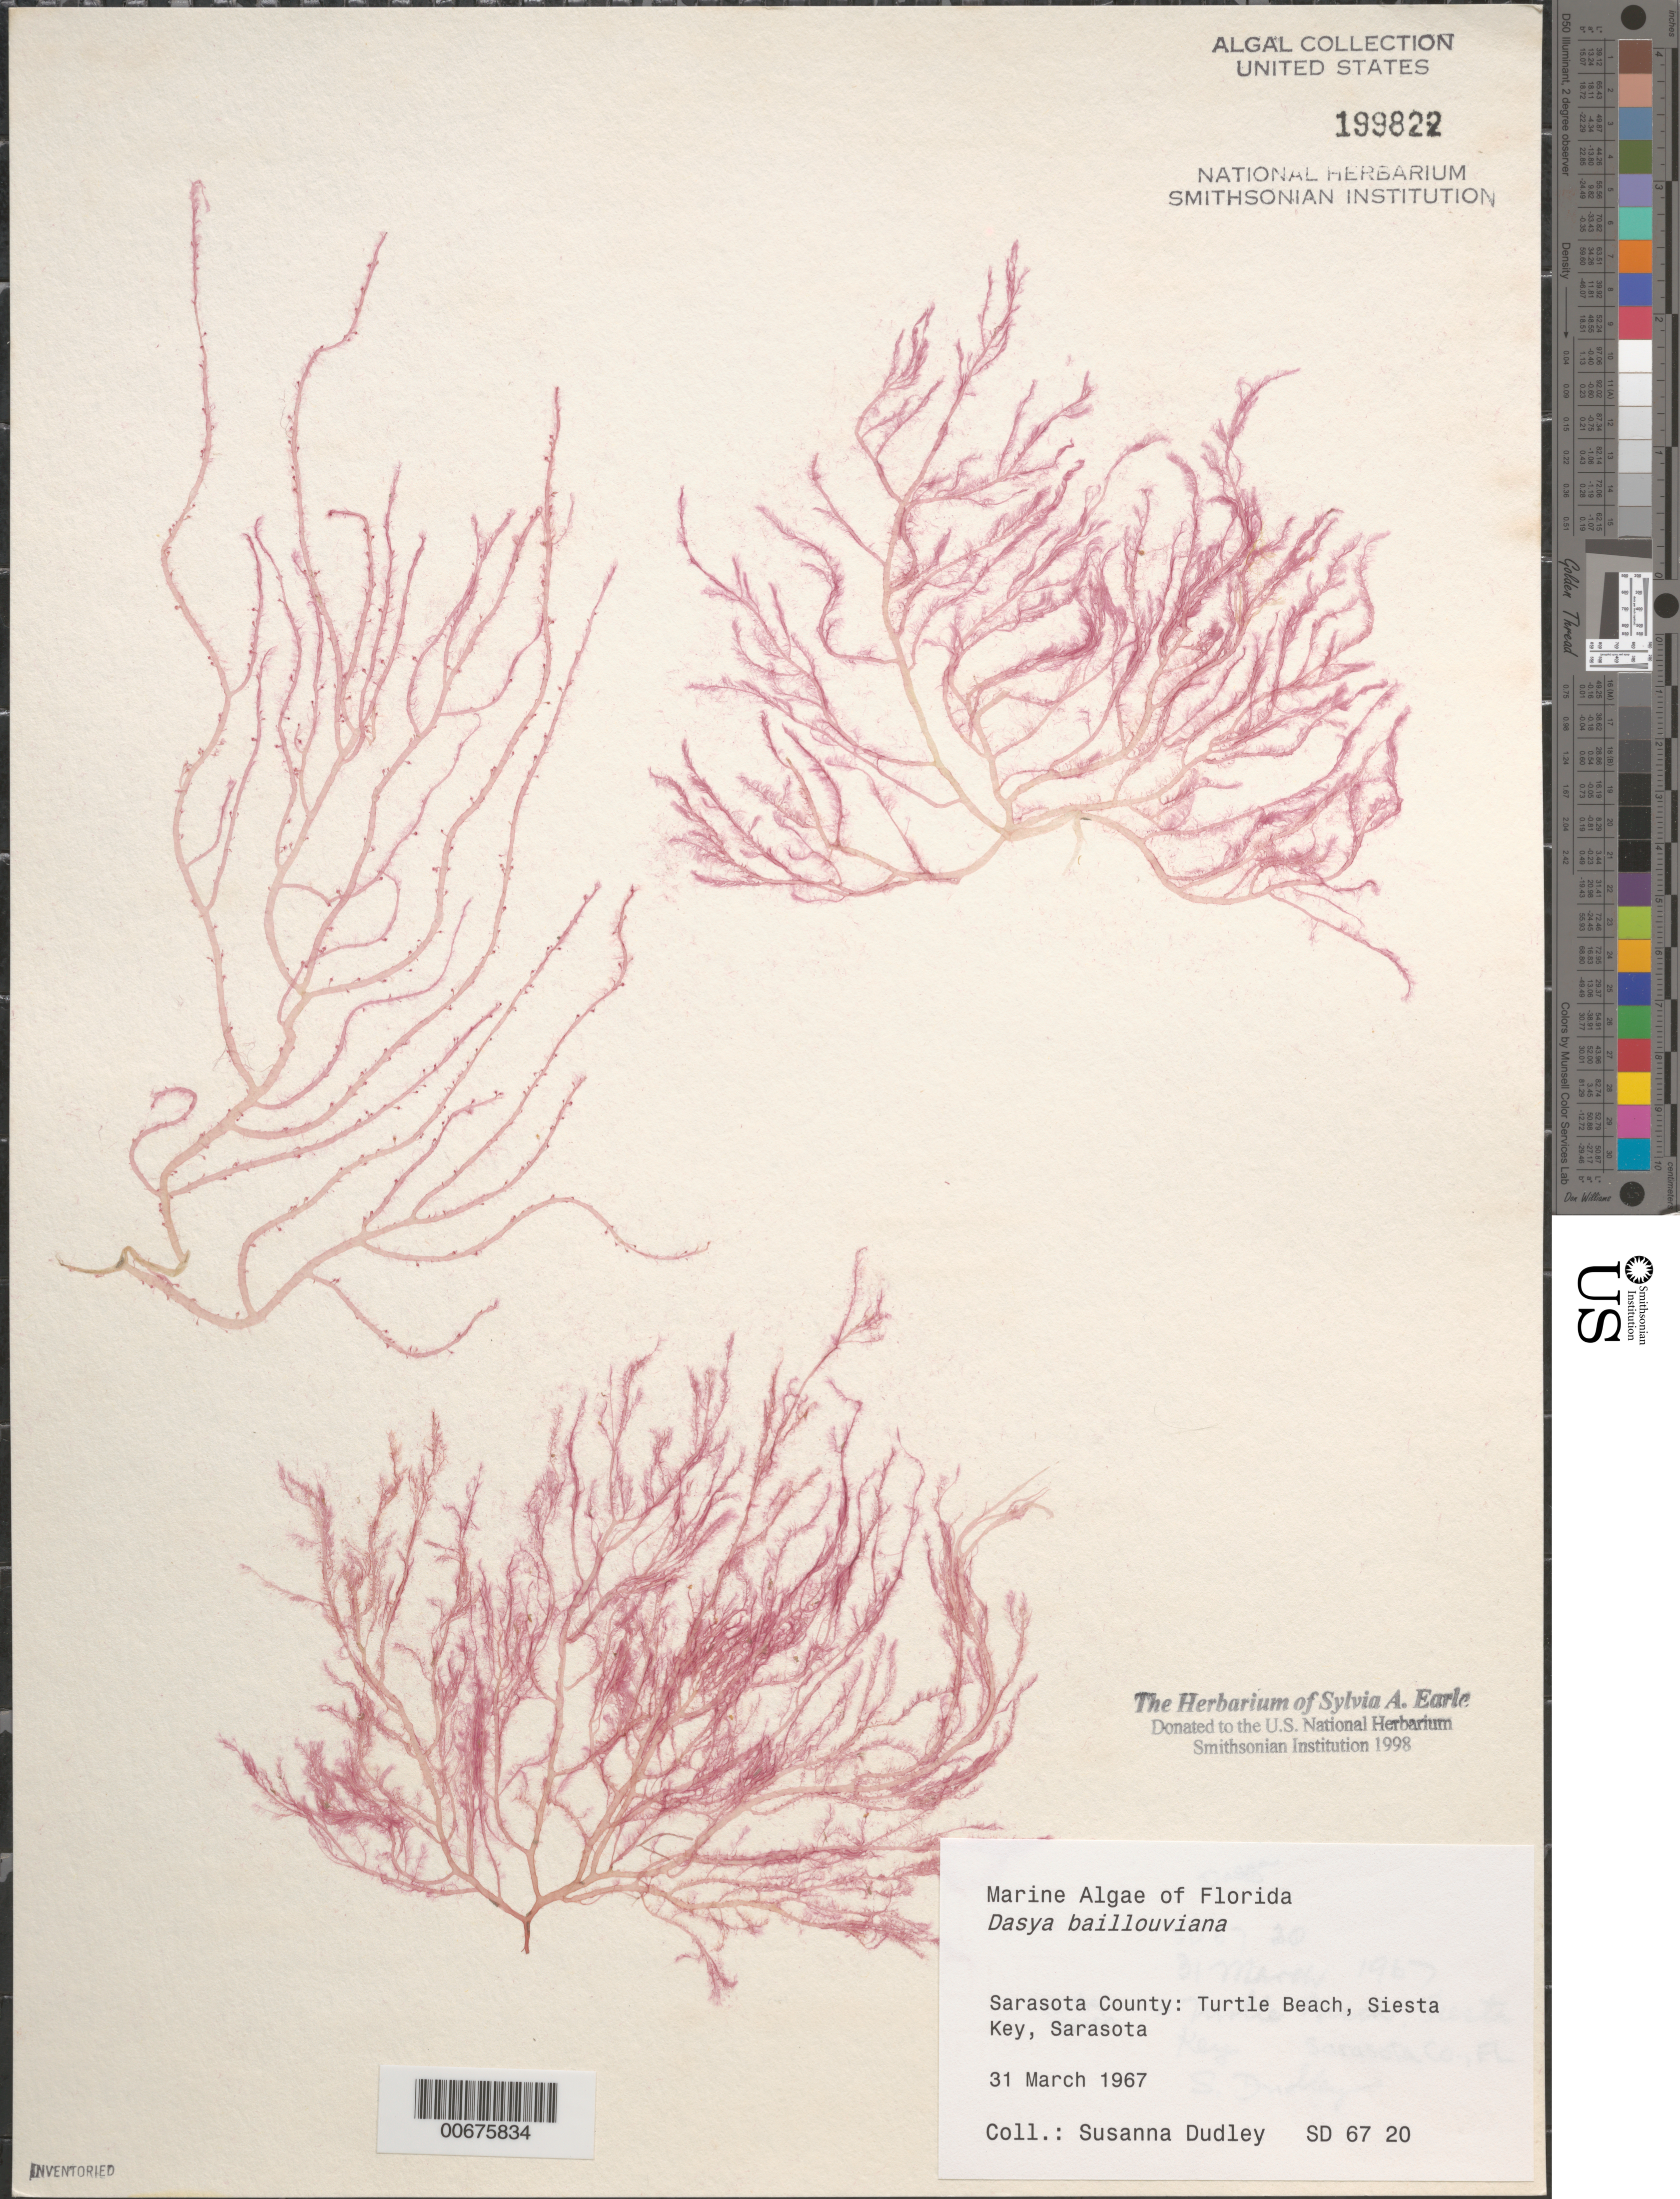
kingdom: Plantae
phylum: Rhodophyta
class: Florideophyceae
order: Ceramiales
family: Dasyaceae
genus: Dasya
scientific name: Dasya pedicellata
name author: (C. Agardh) C. Agardh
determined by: Algae name updating Project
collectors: S. Dudley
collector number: SD 67 20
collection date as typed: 31 Mar 1967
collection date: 1967-03-31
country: United States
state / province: Florida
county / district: Sarasota County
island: Siesta Key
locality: Turtle Beach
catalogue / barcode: US 199822